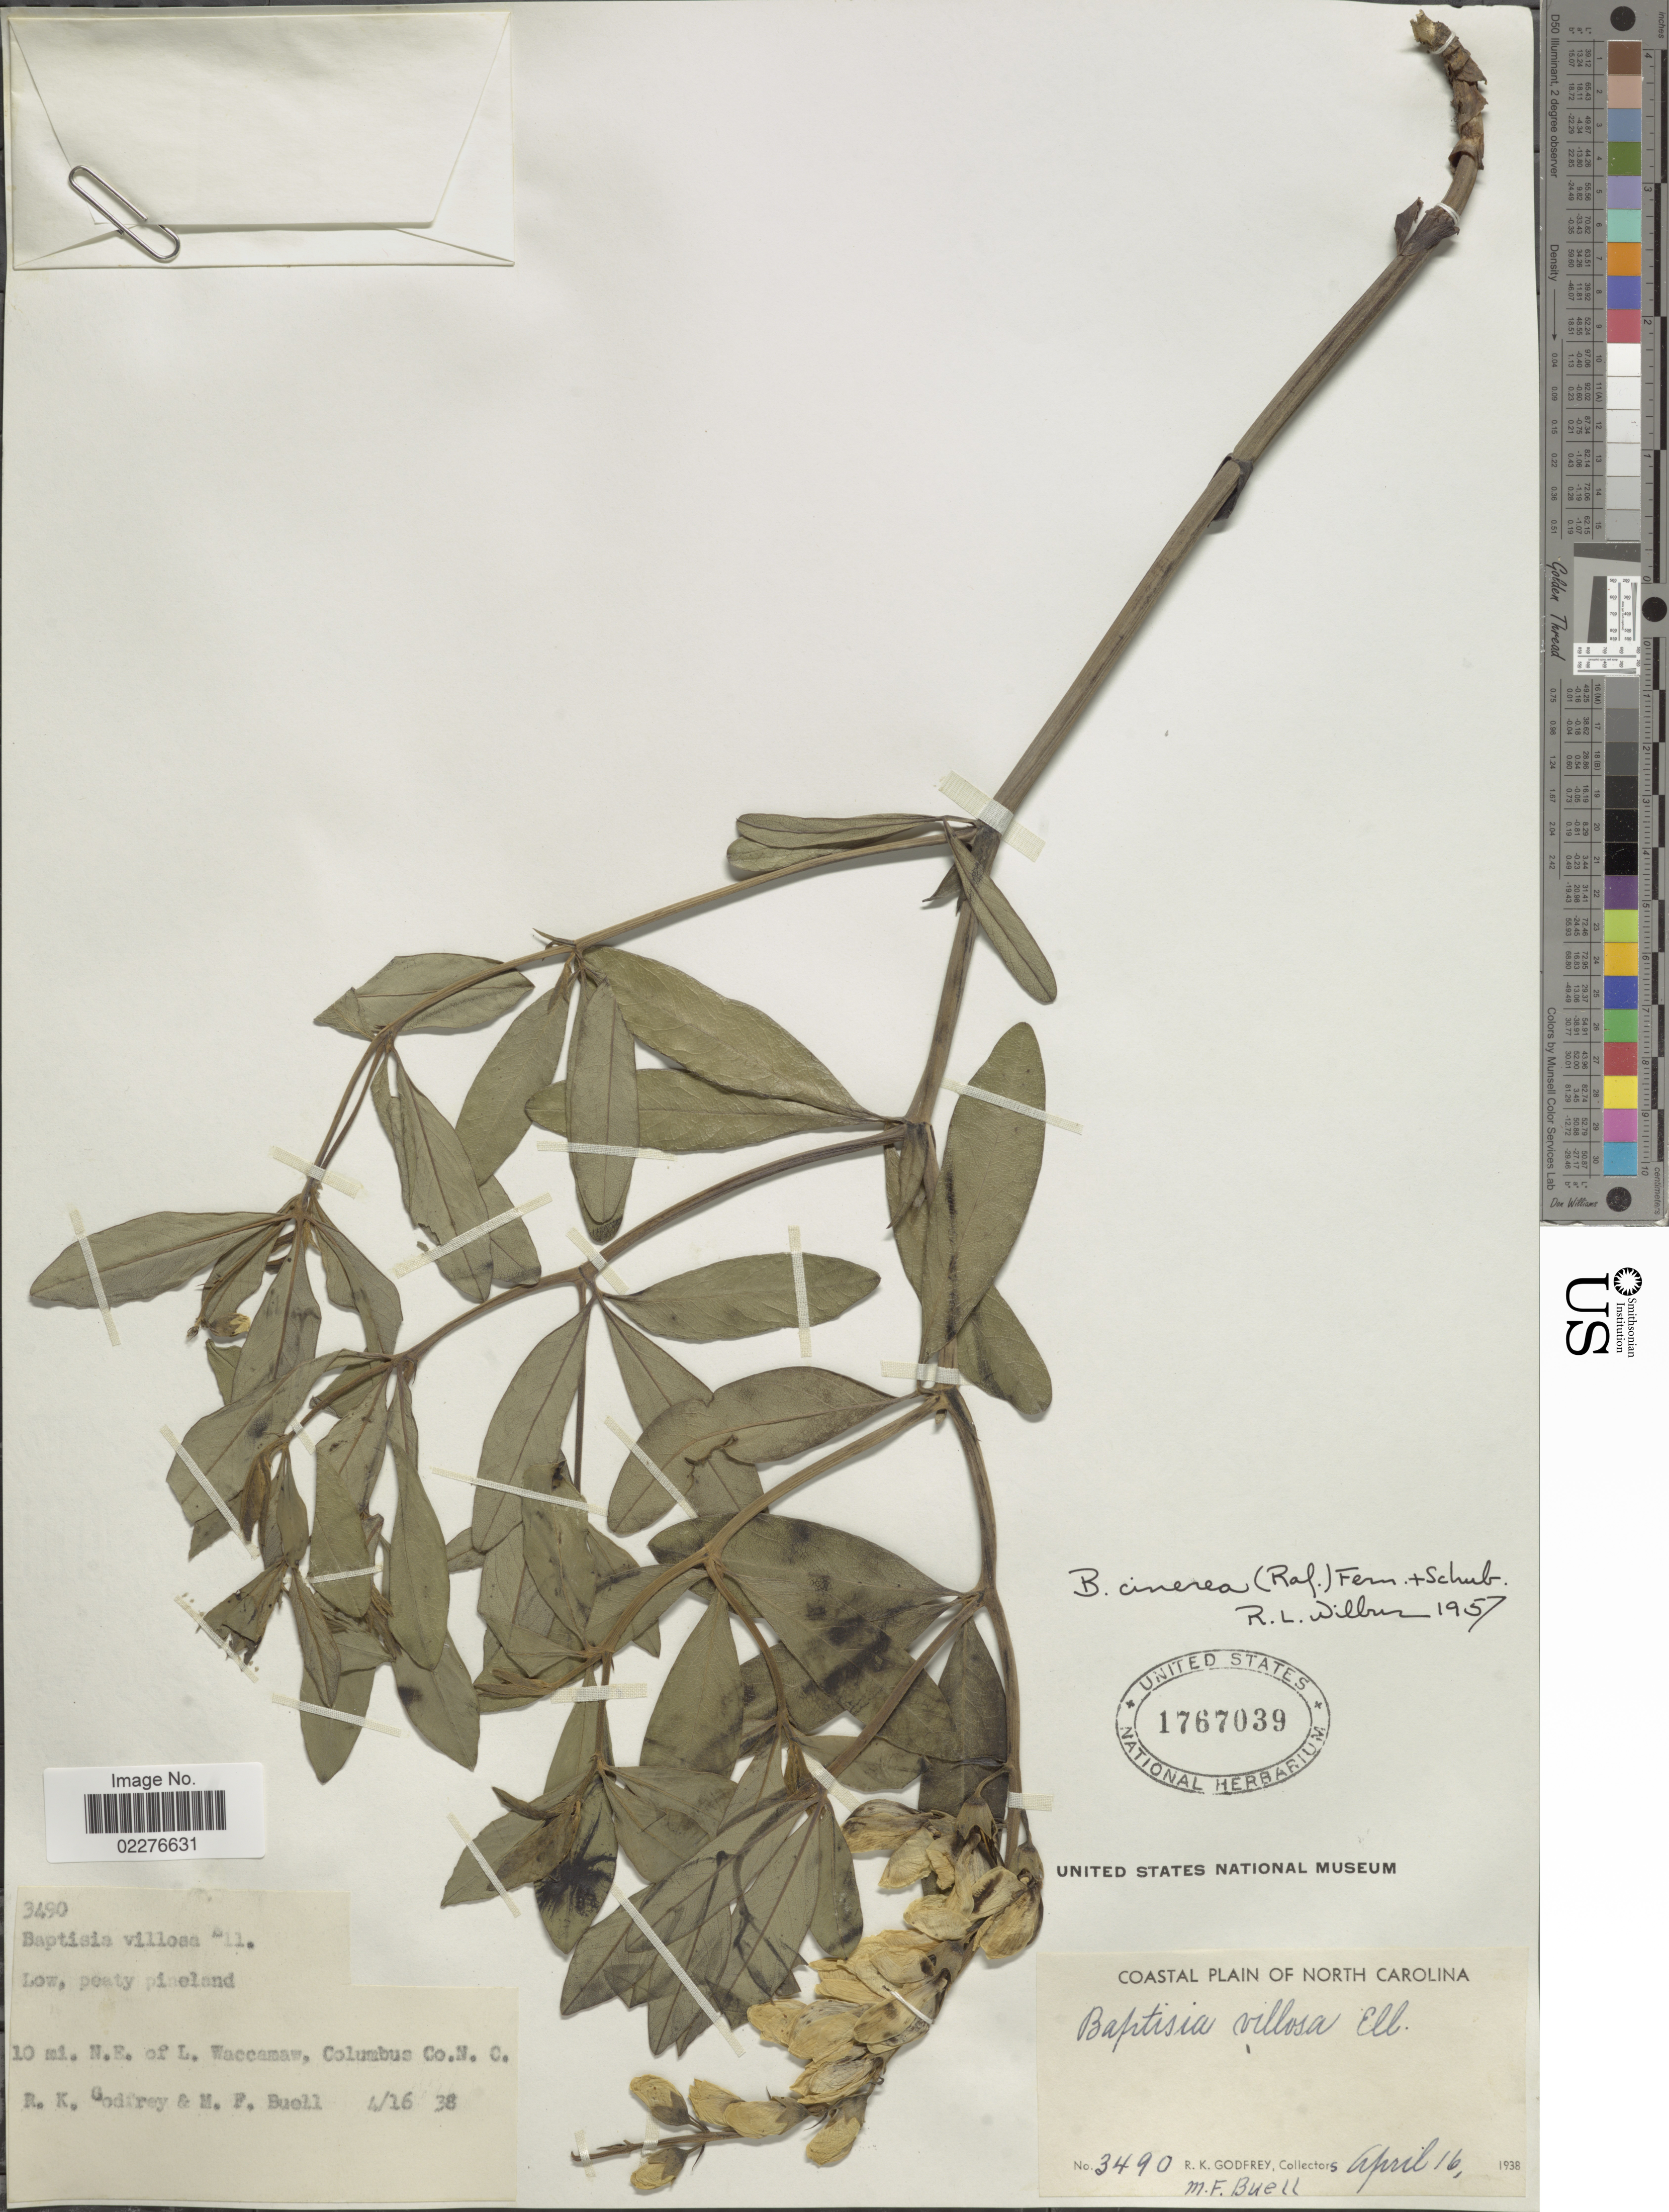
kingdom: Plantae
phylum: Tracheophyta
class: Magnoliopsida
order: Fabales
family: Fabaceae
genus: Baptisia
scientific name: Baptisia cinerea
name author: (Raf.) Fernald & B.G. Schub.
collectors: R. K. Godfrey & M. Buell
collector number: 3490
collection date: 1938-04-16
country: United States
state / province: North Carolina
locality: Low, peaty pineland, 10 mi N.E. of L. Waccamaw, Columbus Co, Coastal Plain of North Carolina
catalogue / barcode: US 1767039